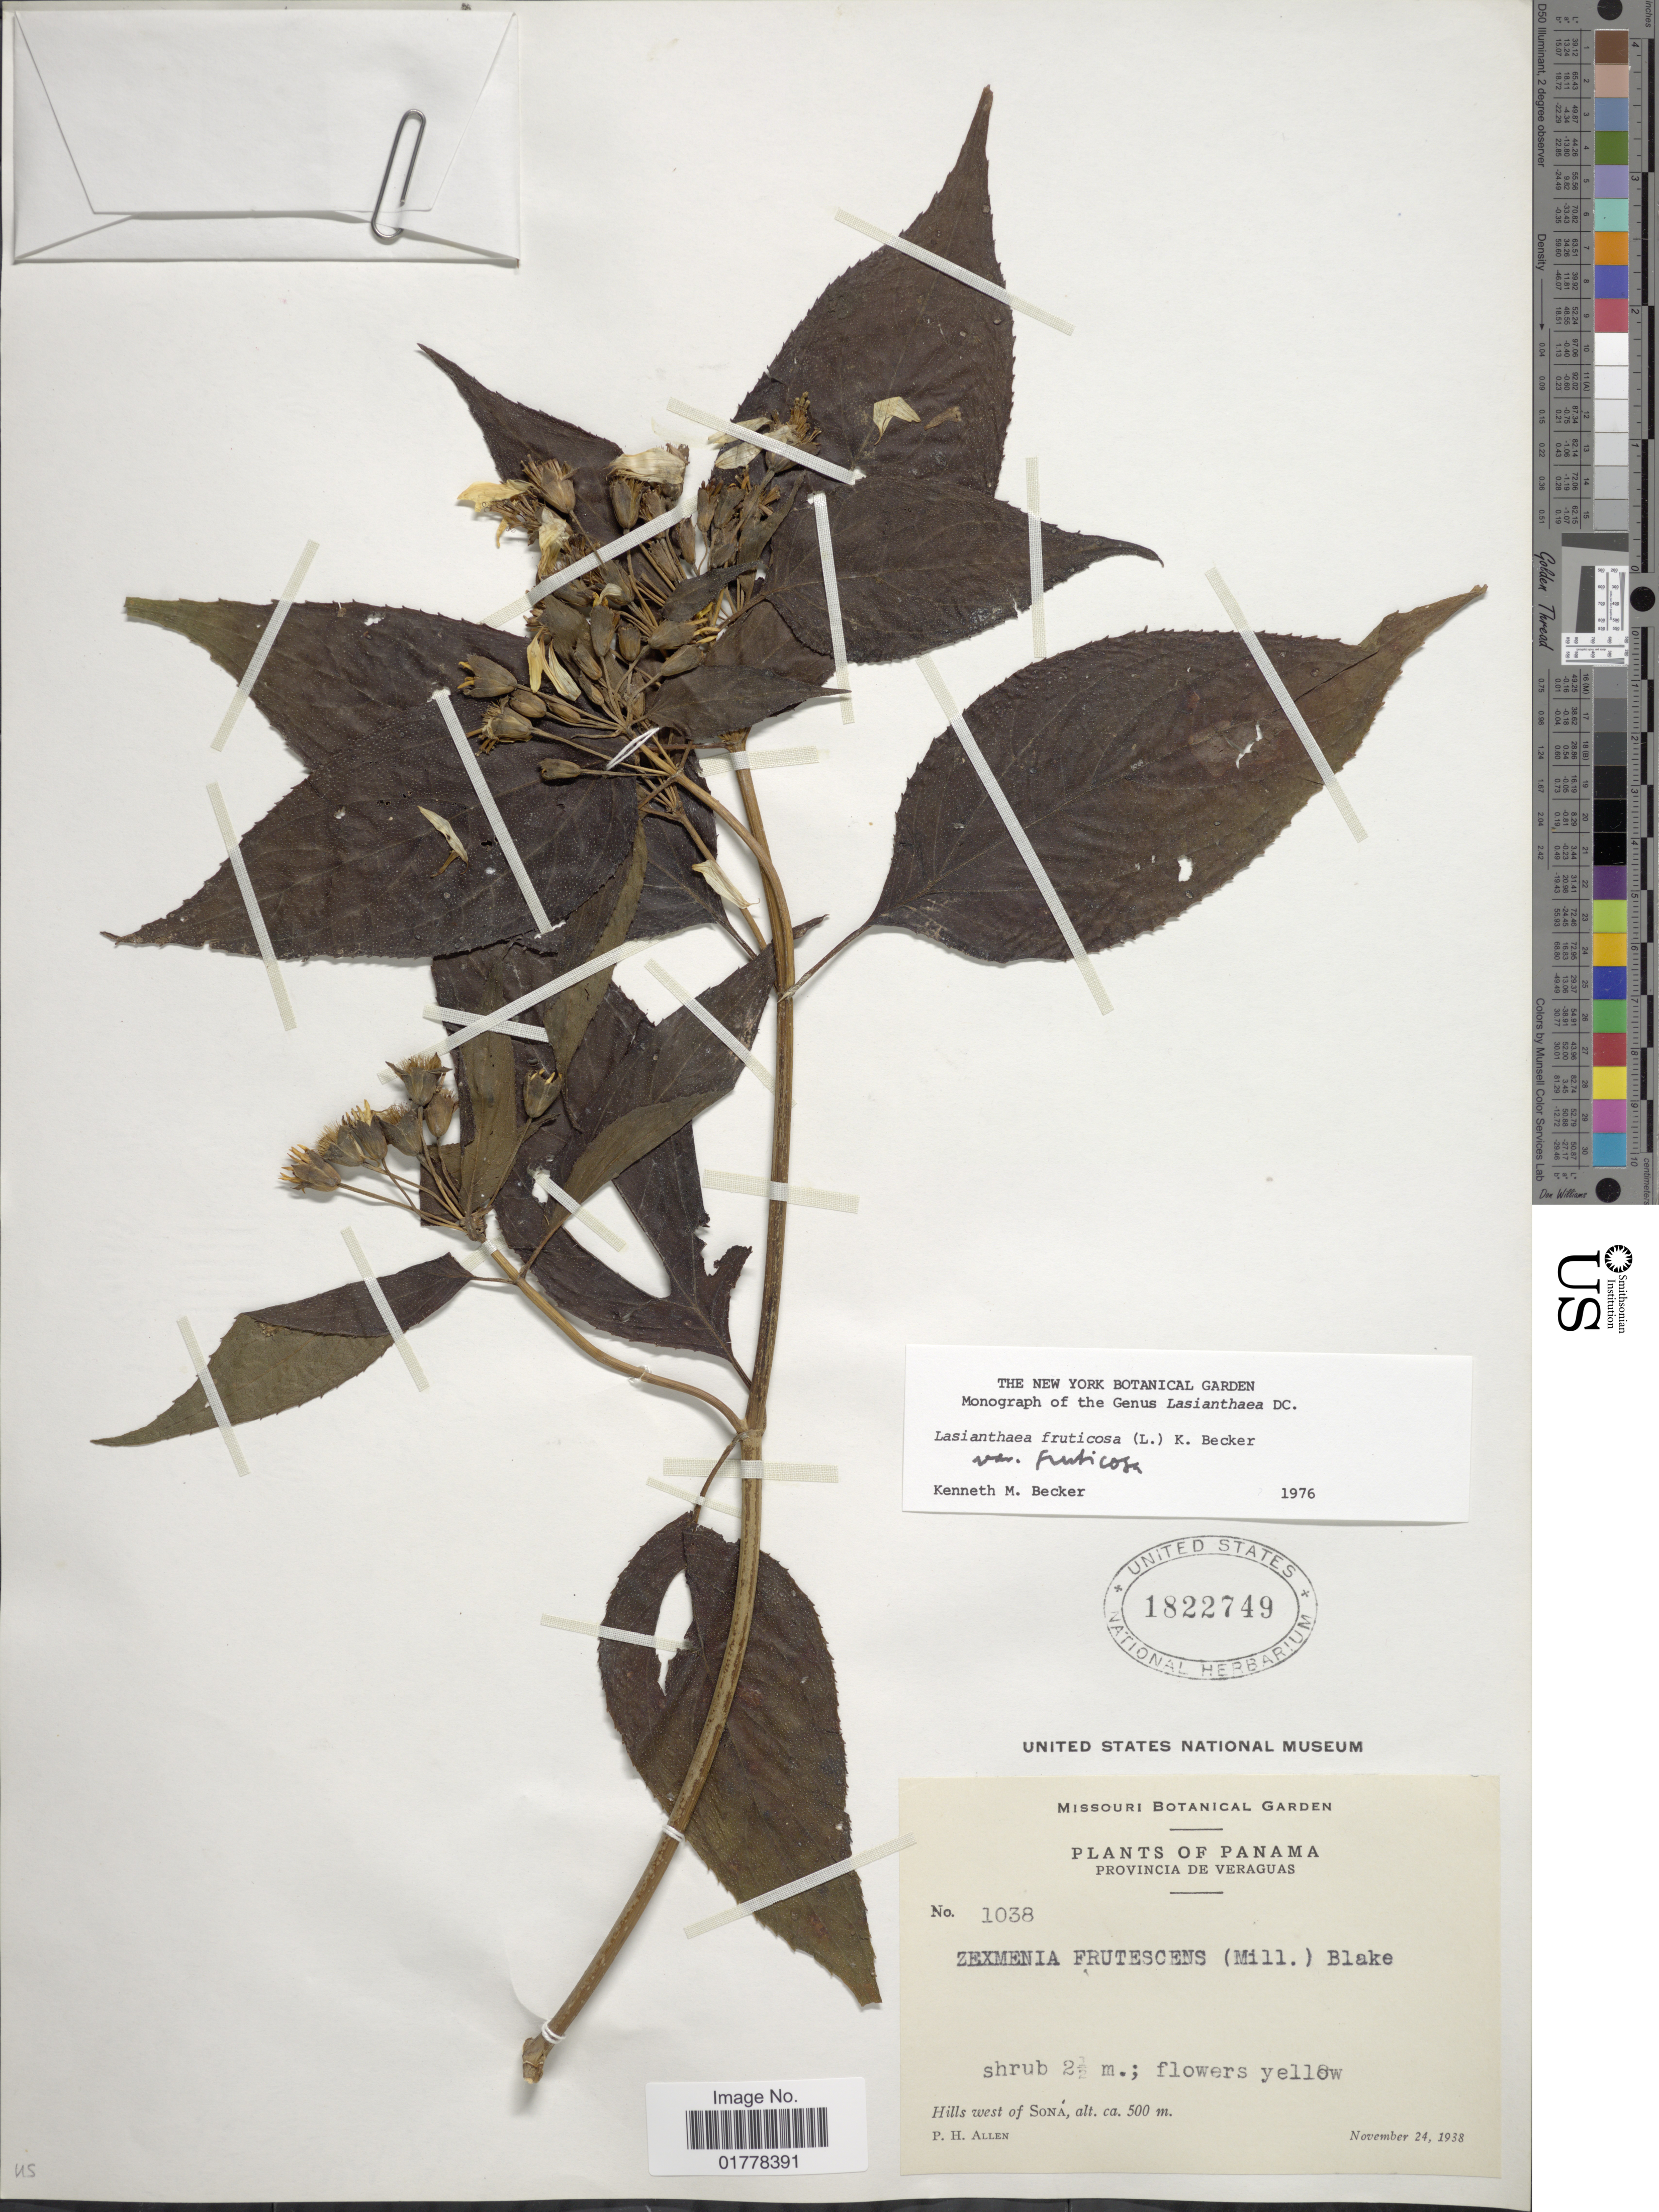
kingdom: Plantae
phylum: Tracheophyta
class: Magnoliopsida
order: Asterales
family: Asteraceae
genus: Lasianthaea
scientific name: Lasianthaea fruticosa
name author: (L.) K.M. Becker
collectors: P. H. Allen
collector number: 1038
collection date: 1938-11-24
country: Panama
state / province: Veraguas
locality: Panama. Provincia de Veraguas. Hills west of Soná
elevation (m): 500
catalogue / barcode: US 1822749